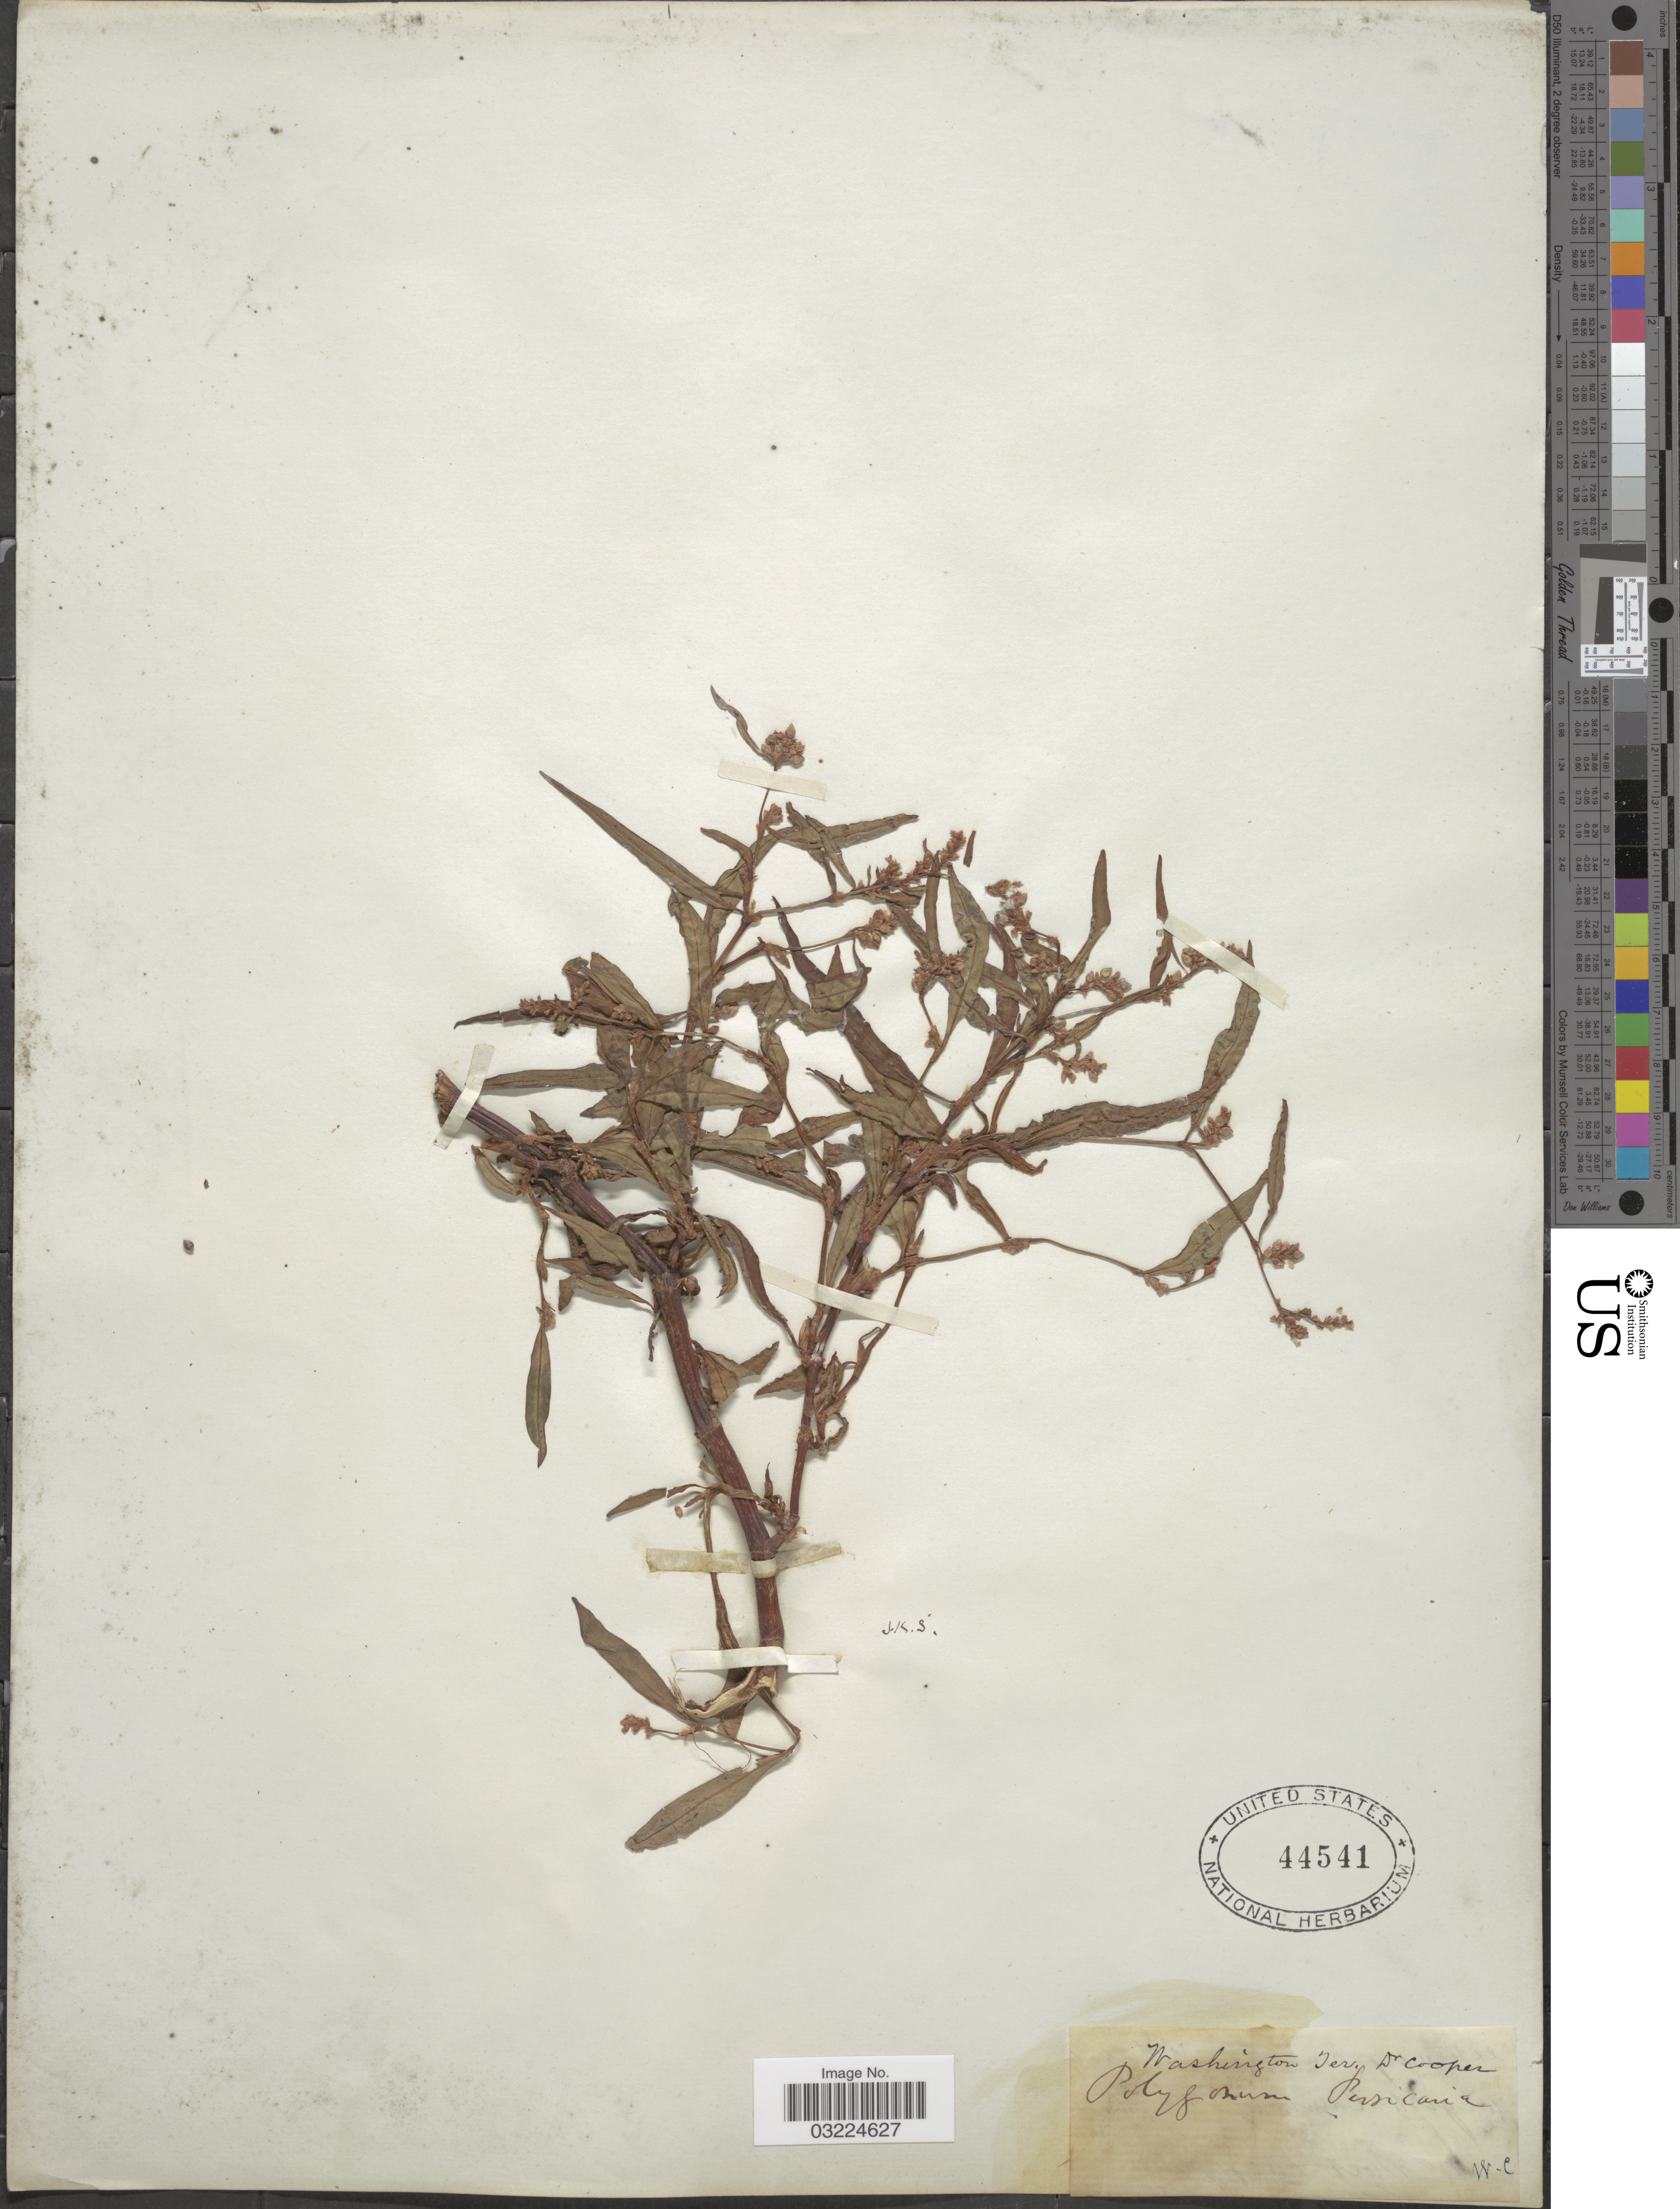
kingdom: Plantae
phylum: Tracheophyta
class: Magnoliopsida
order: Caryophyllales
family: Polygonaceae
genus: Persicaria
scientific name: Persicaria lapathifolia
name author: (L.) Delarbre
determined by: Atha, D. E.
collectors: Dr. Cooper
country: United States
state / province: Washington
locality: Washington Ter.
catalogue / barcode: US 44541